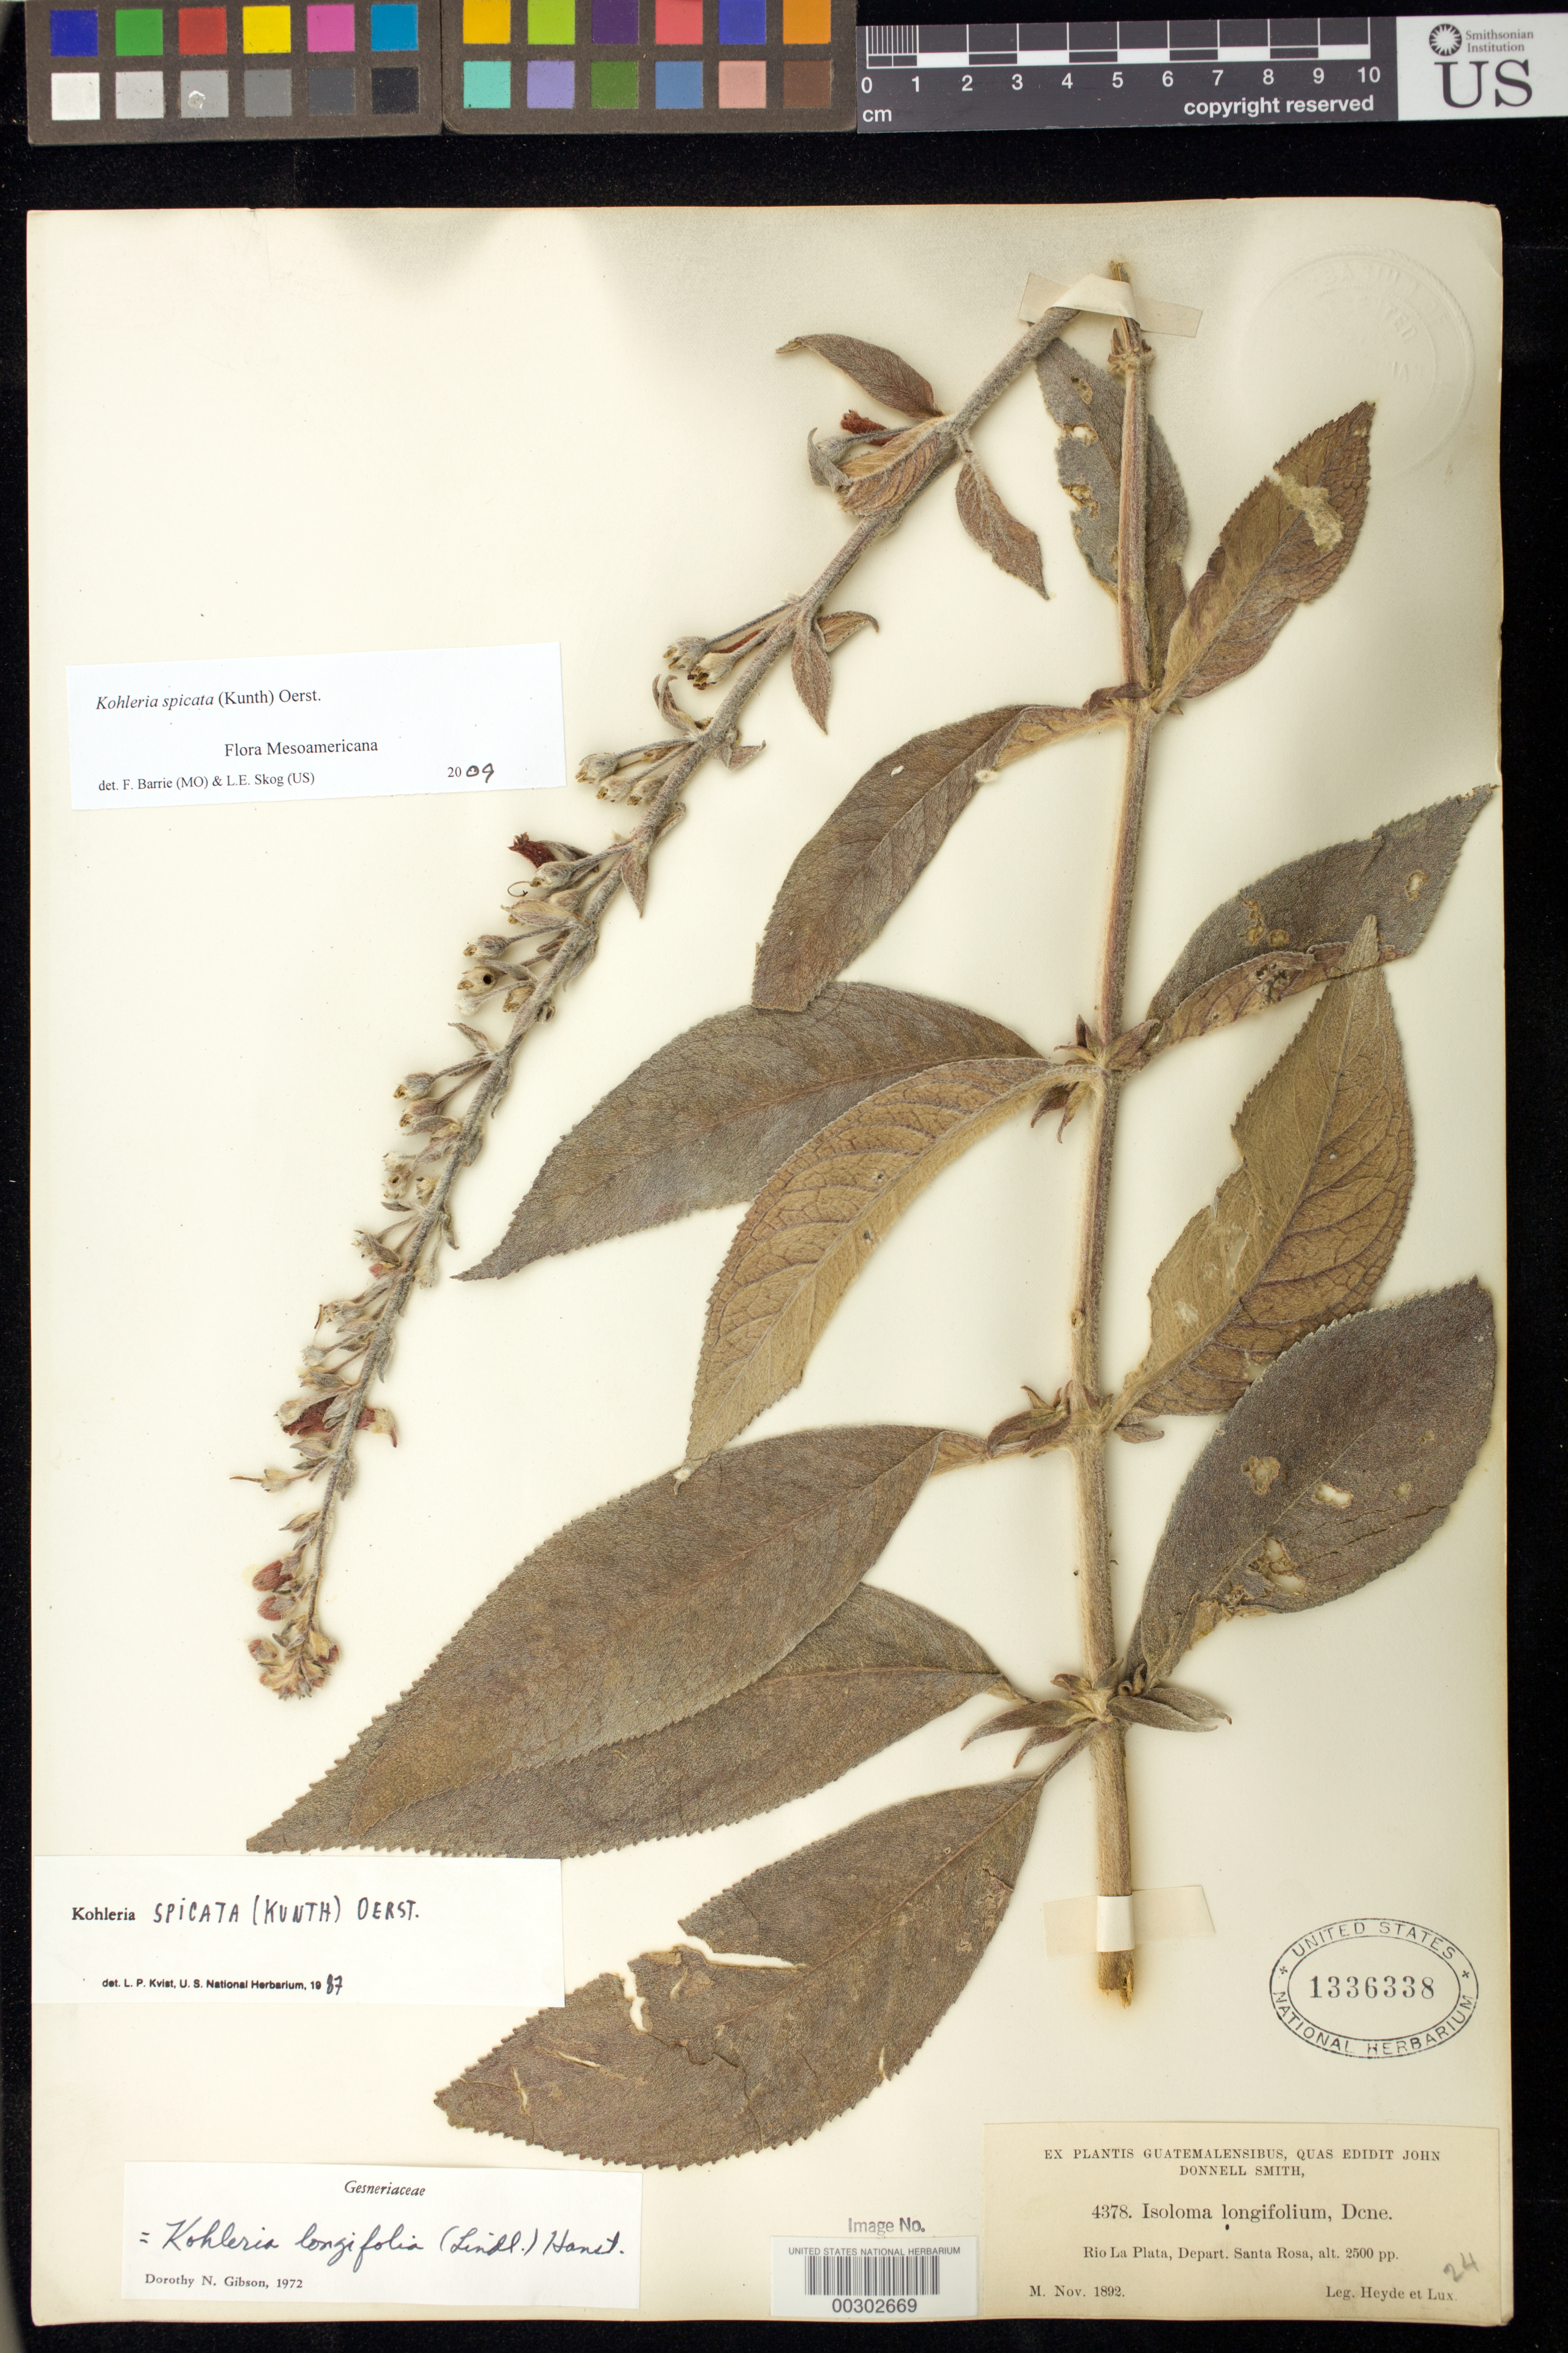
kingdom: Plantae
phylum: Tracheophyta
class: Magnoliopsida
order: Lamiales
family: Gesneriaceae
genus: Kohleria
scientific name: Kohleria spicata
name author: (Kunth) Oerst.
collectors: E. T. Heyde & E. Lux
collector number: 4378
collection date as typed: Nov 1892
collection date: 1892-11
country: Guatemala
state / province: Santa Rosa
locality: Rio La Plata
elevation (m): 762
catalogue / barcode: US 1336338